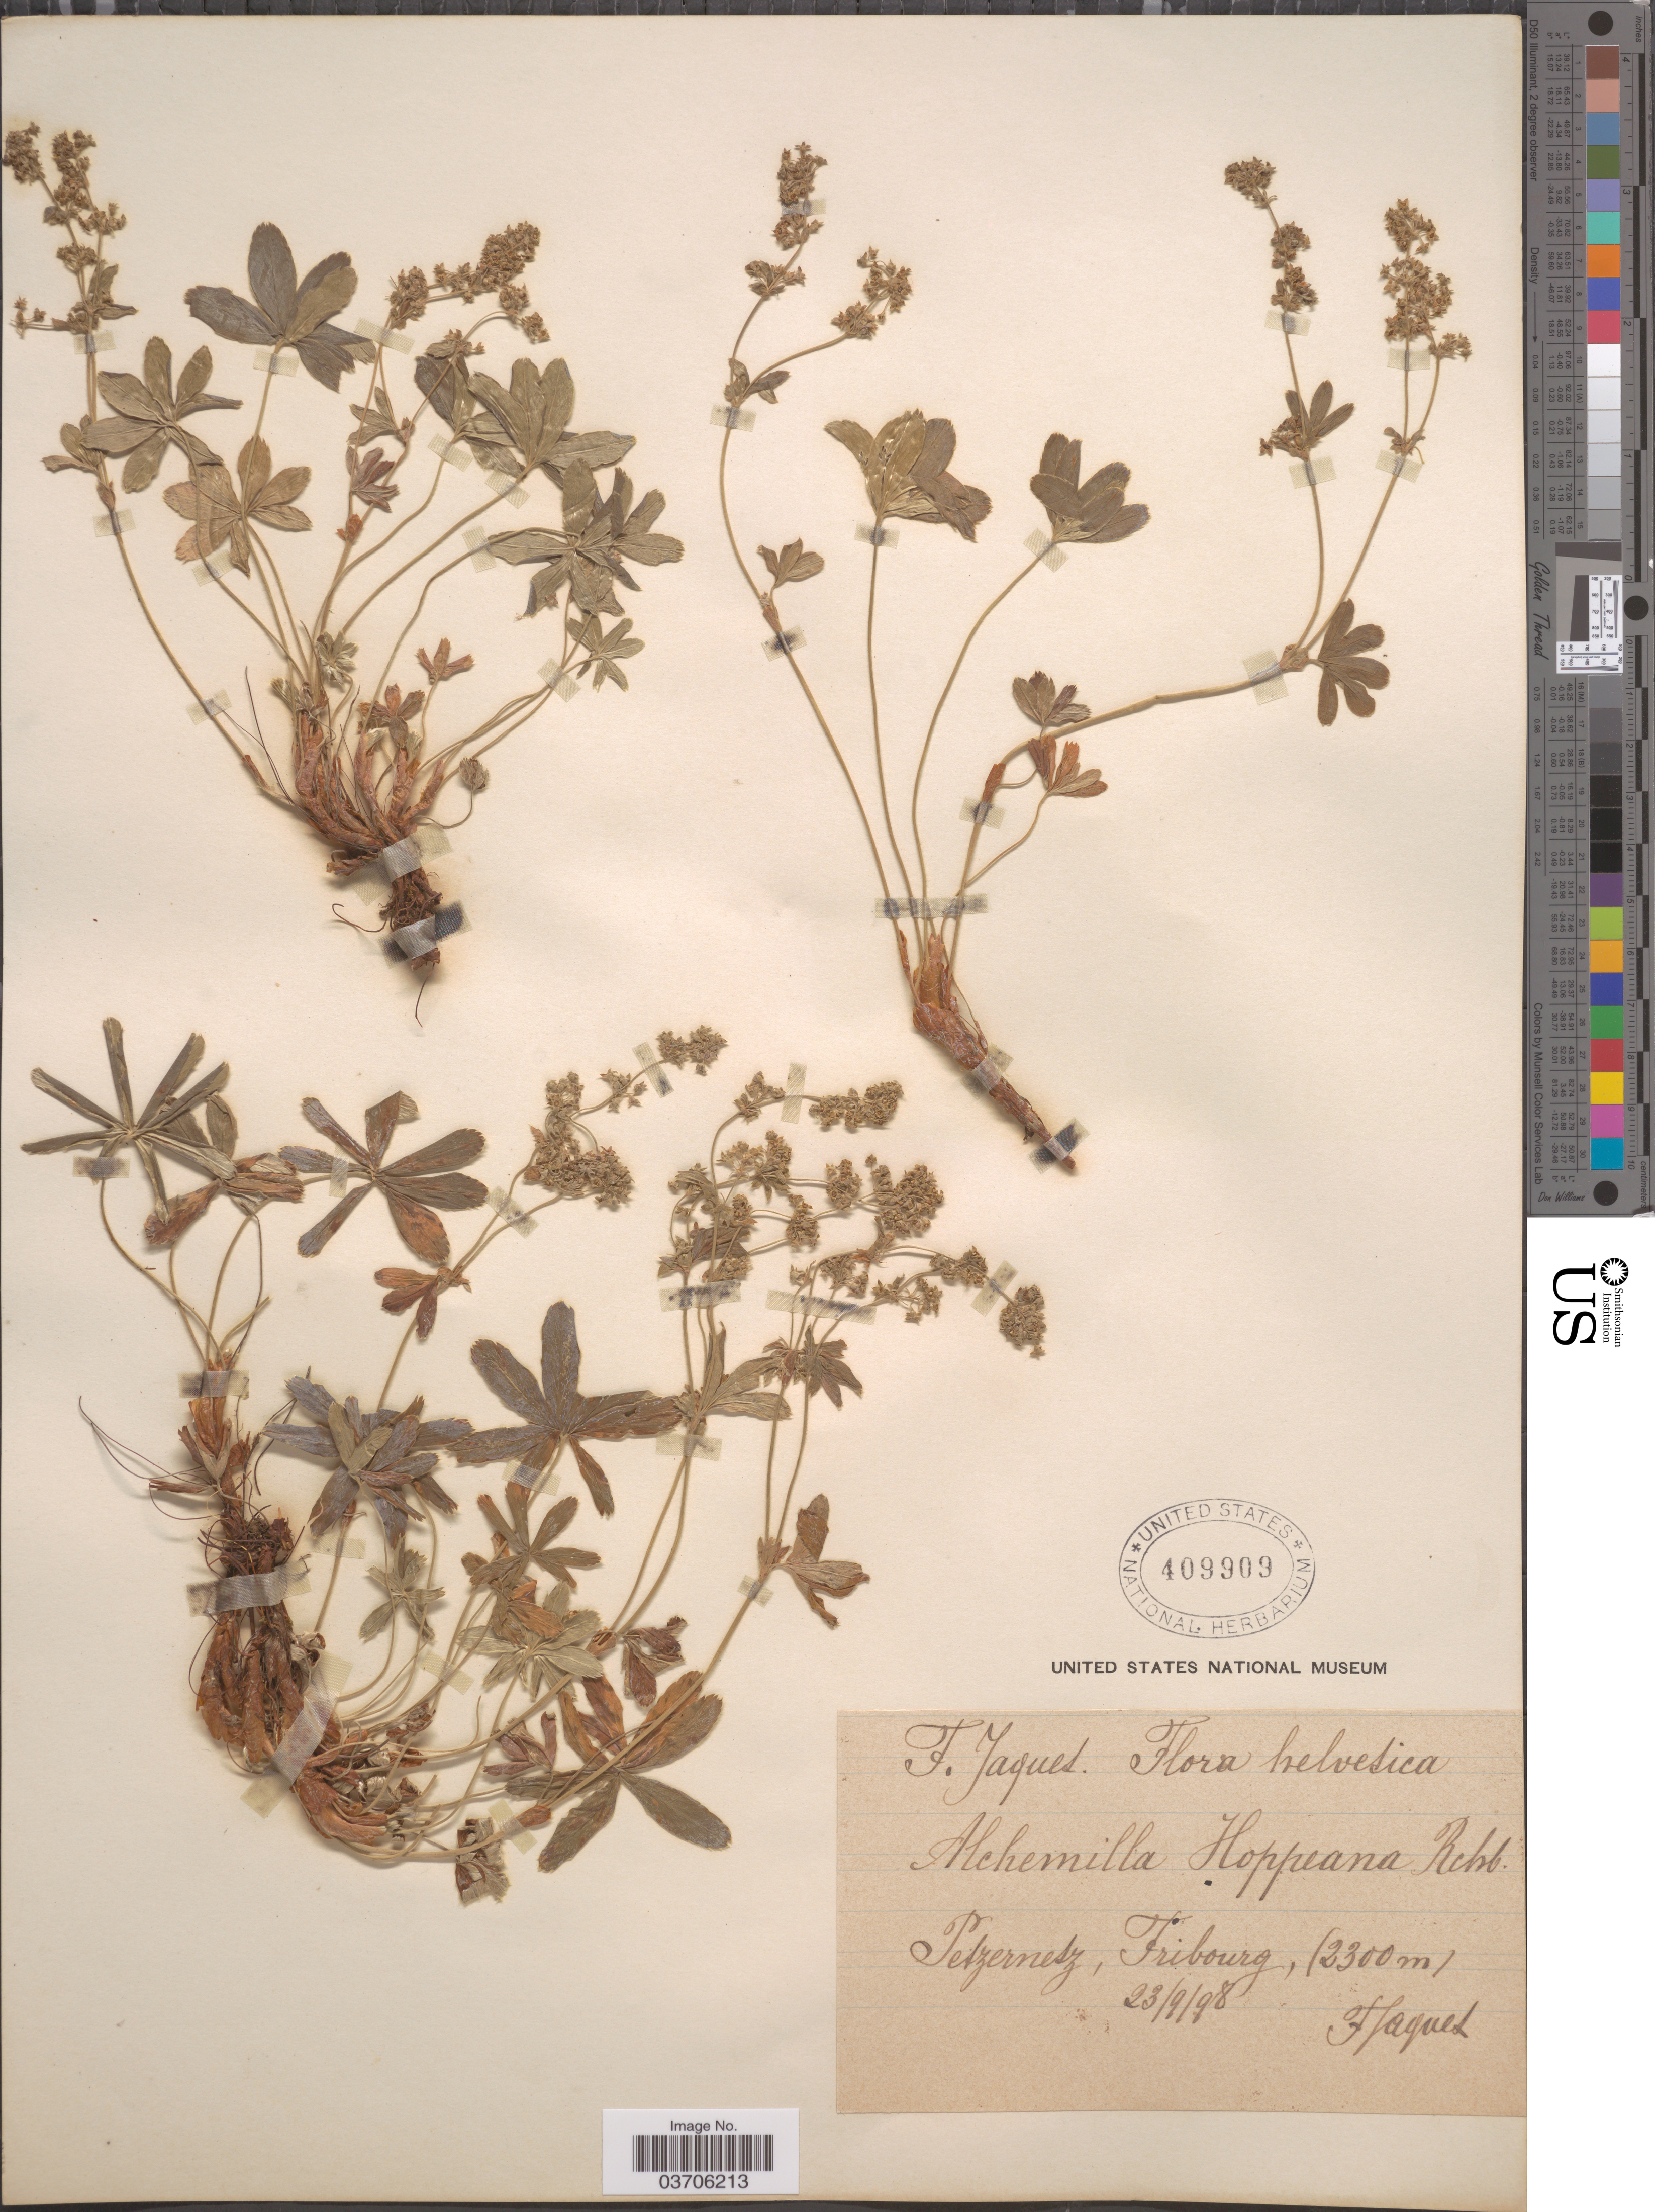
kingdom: Plantae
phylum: Tracheophyta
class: Magnoliopsida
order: Rosales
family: Rosaceae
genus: Alchemilla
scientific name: Alchemilla hoppeana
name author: (Rchb.) Dalla Torre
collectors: F. Jaquet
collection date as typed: Transcribed d/m/y: 23/9/98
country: Switzerland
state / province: Fribourg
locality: Helvetica. Petzernetz.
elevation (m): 2300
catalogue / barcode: US 409909